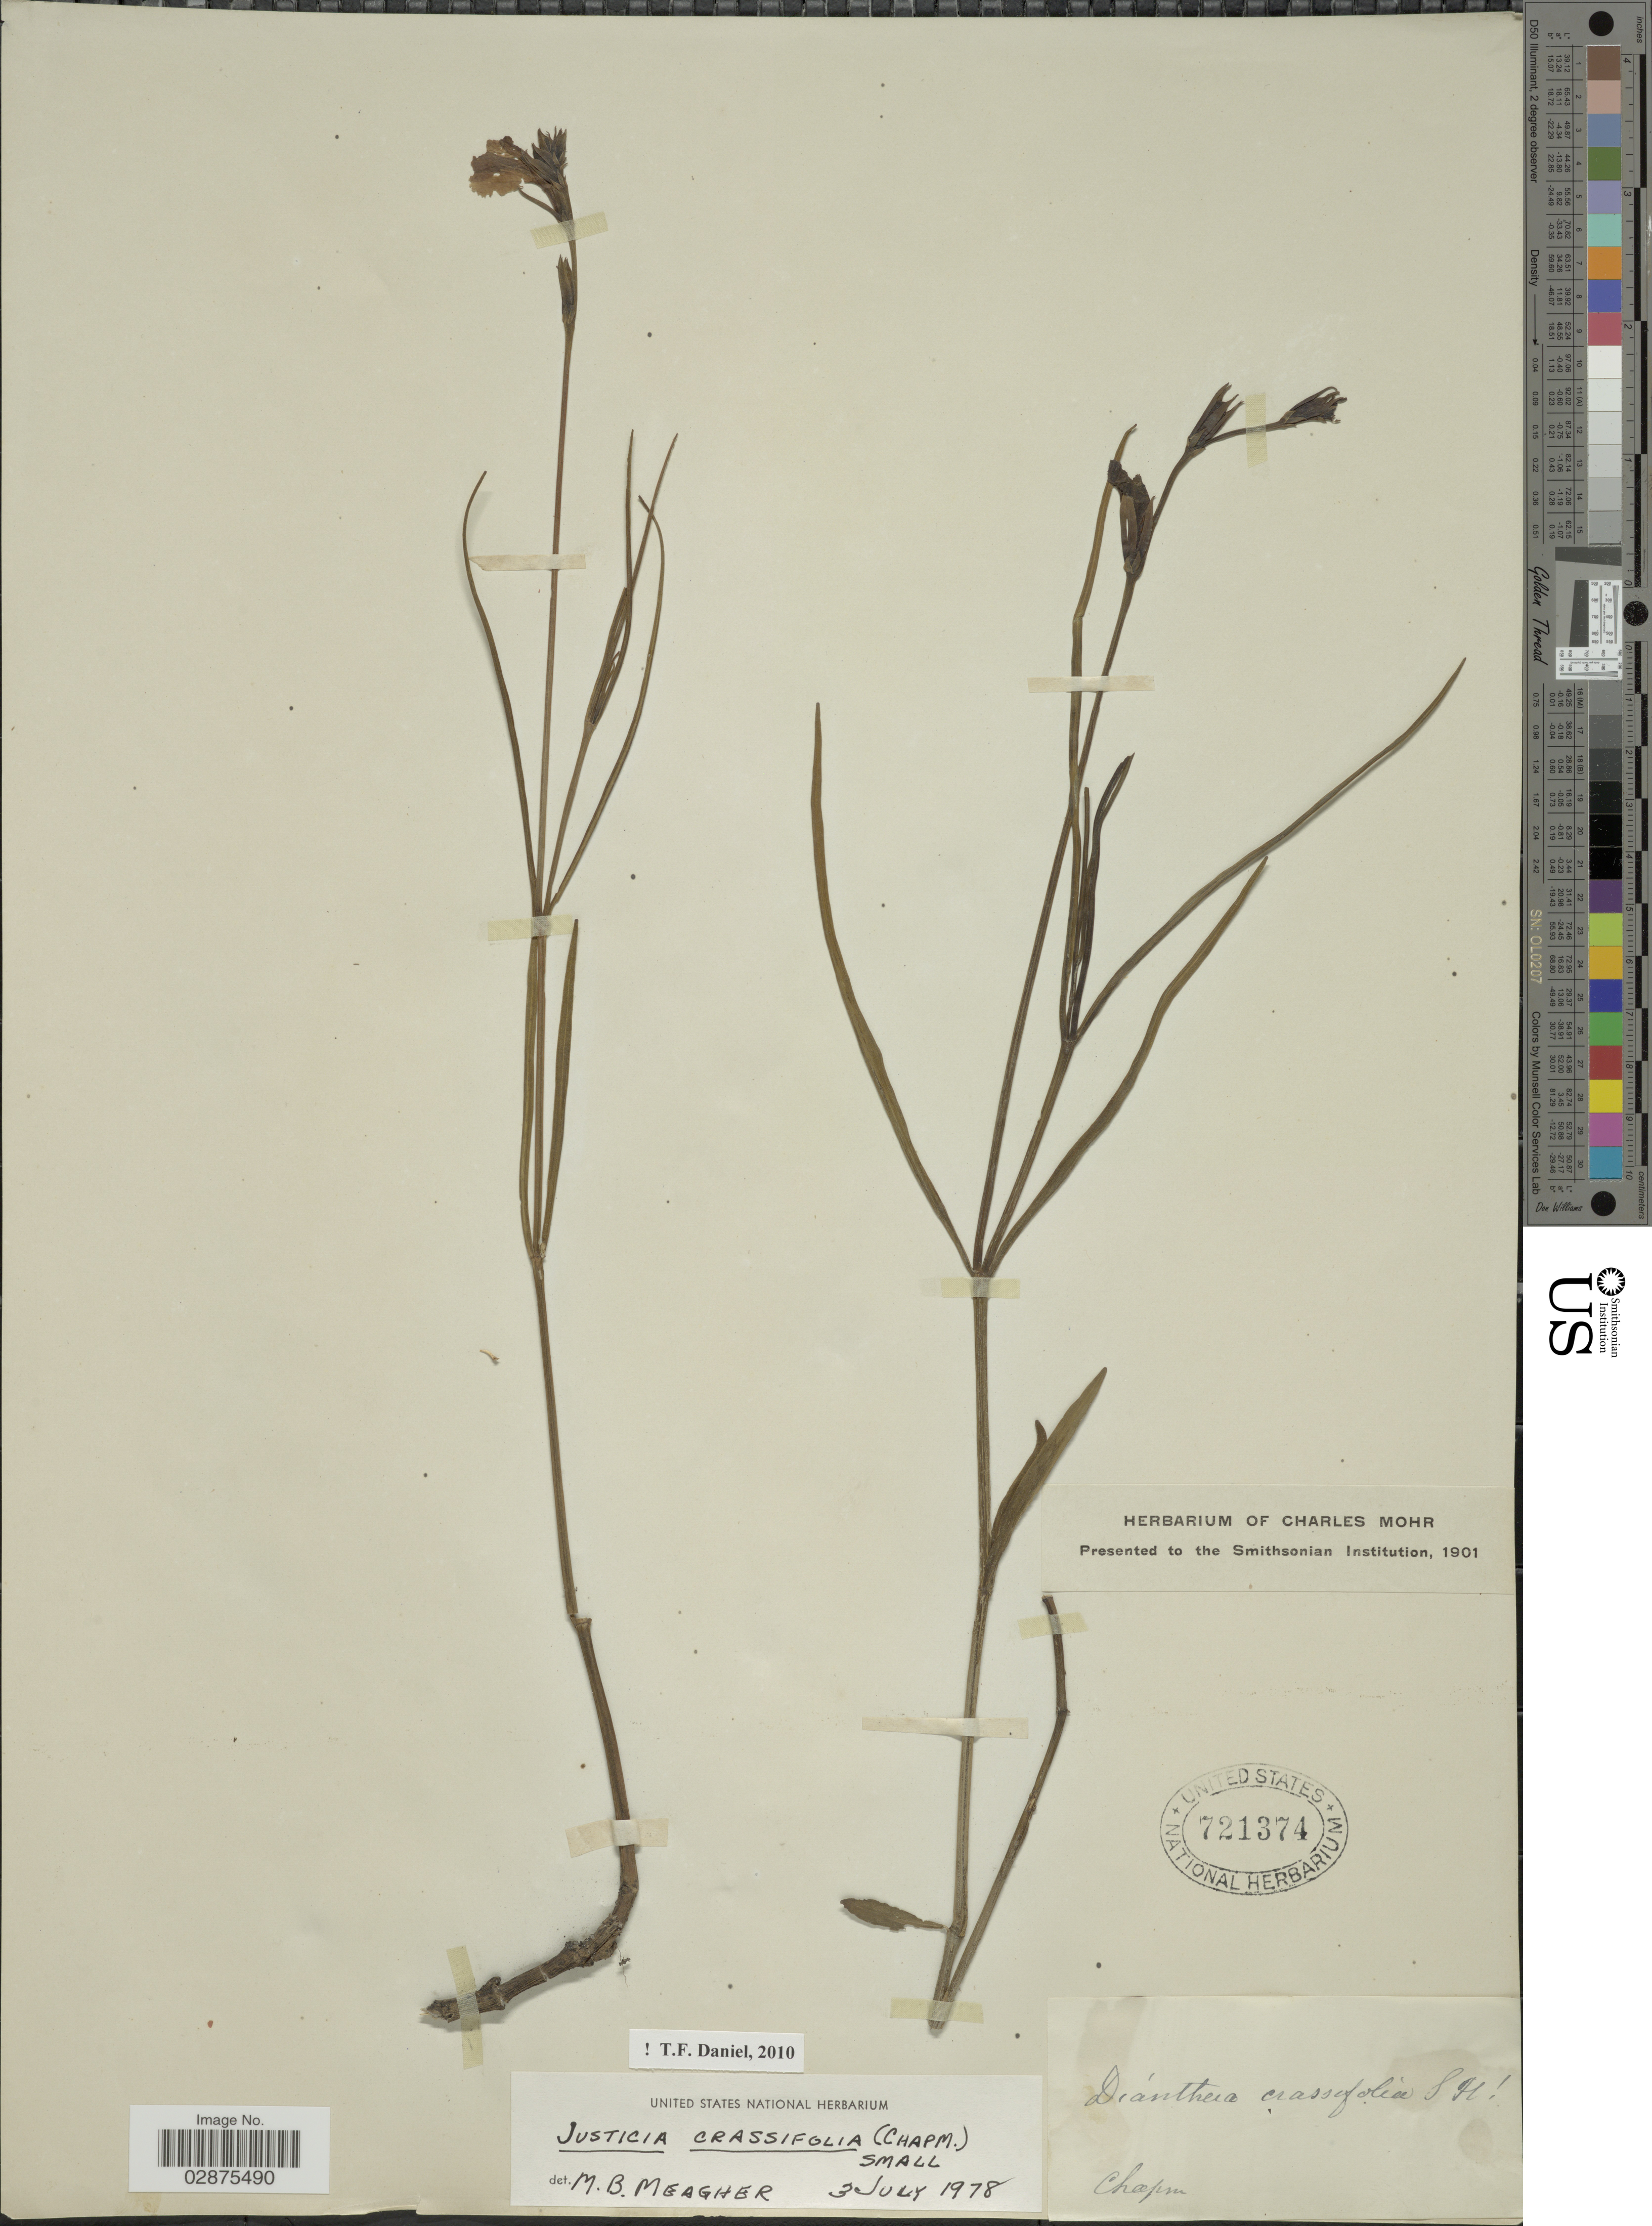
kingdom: Plantae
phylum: Tracheophyta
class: Magnoliopsida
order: Lamiales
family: Acanthaceae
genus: Justicia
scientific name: Justicia crassifolia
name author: (Chapm.) Chapm. ex Small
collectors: A. Chapman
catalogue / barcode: US 721374